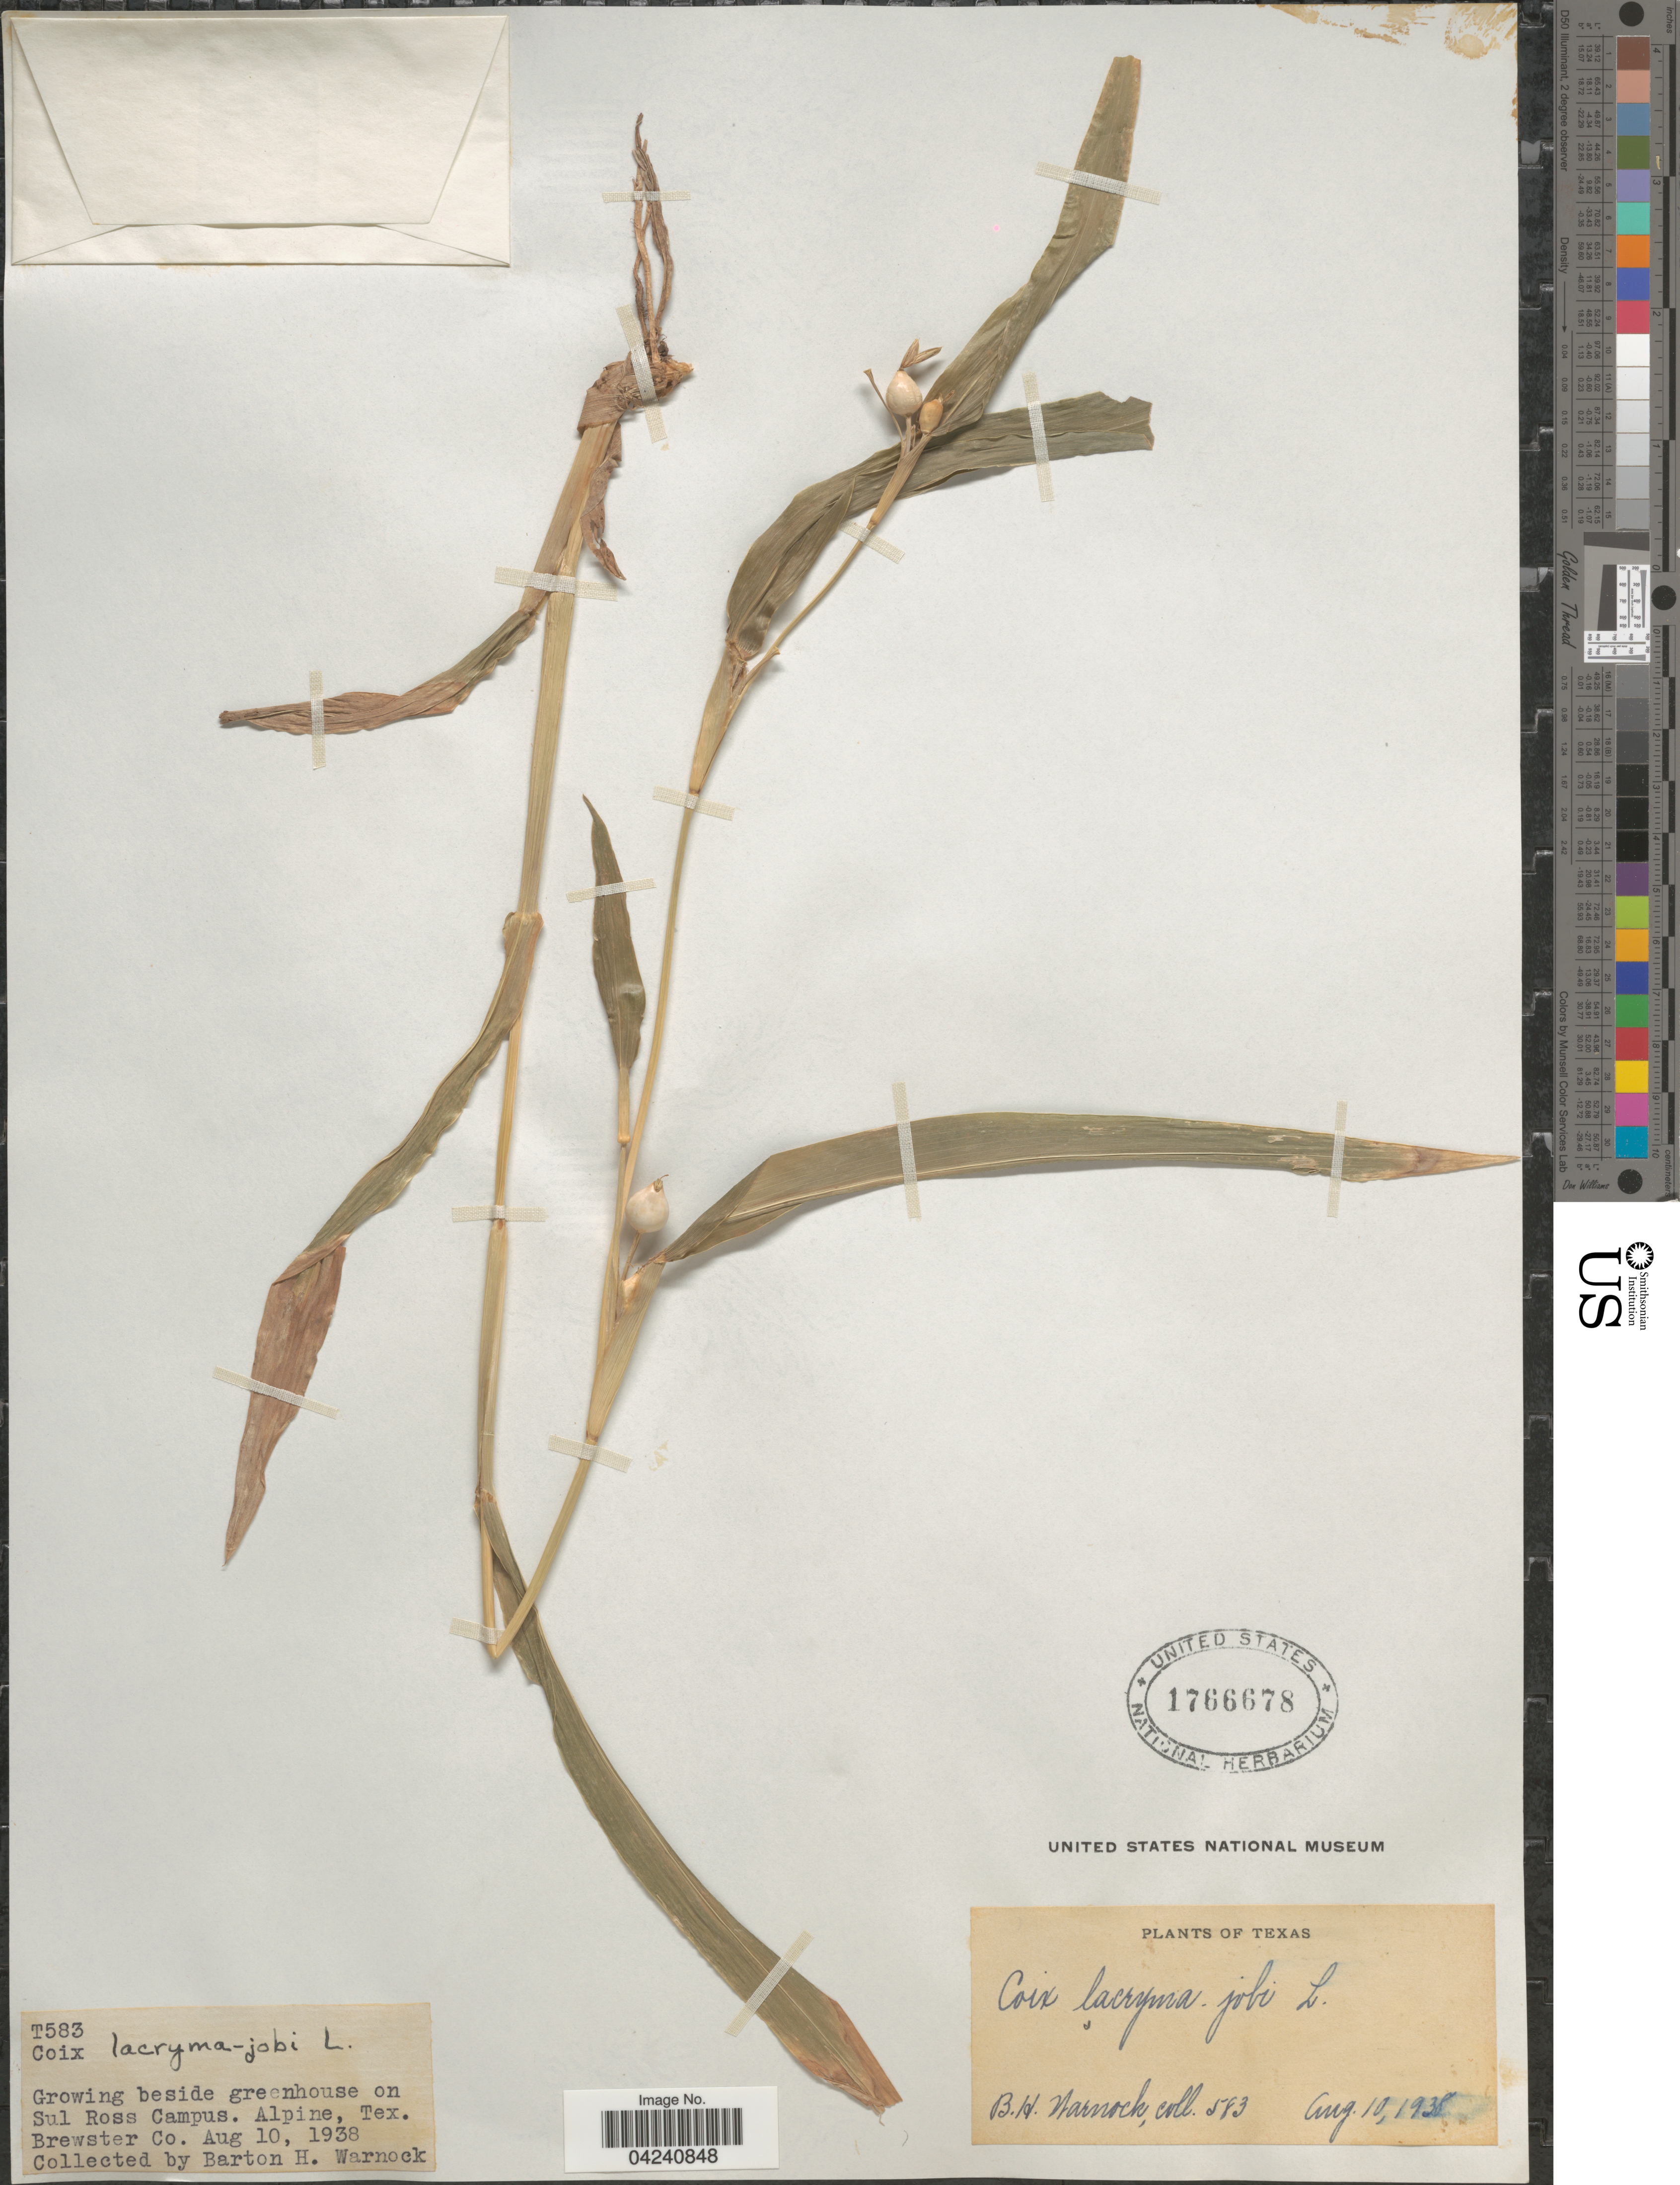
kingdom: Plantae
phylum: Tracheophyta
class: Liliopsida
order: Poales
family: Poaceae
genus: Coix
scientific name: Coix lacryma-jobi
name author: L.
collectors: B. H. Warnock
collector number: T583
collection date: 1938-08-10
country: United States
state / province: Texas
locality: Growing beside greenhouse on Sul Ross Campus. Alpine. Brewster Co.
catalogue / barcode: US 1766678